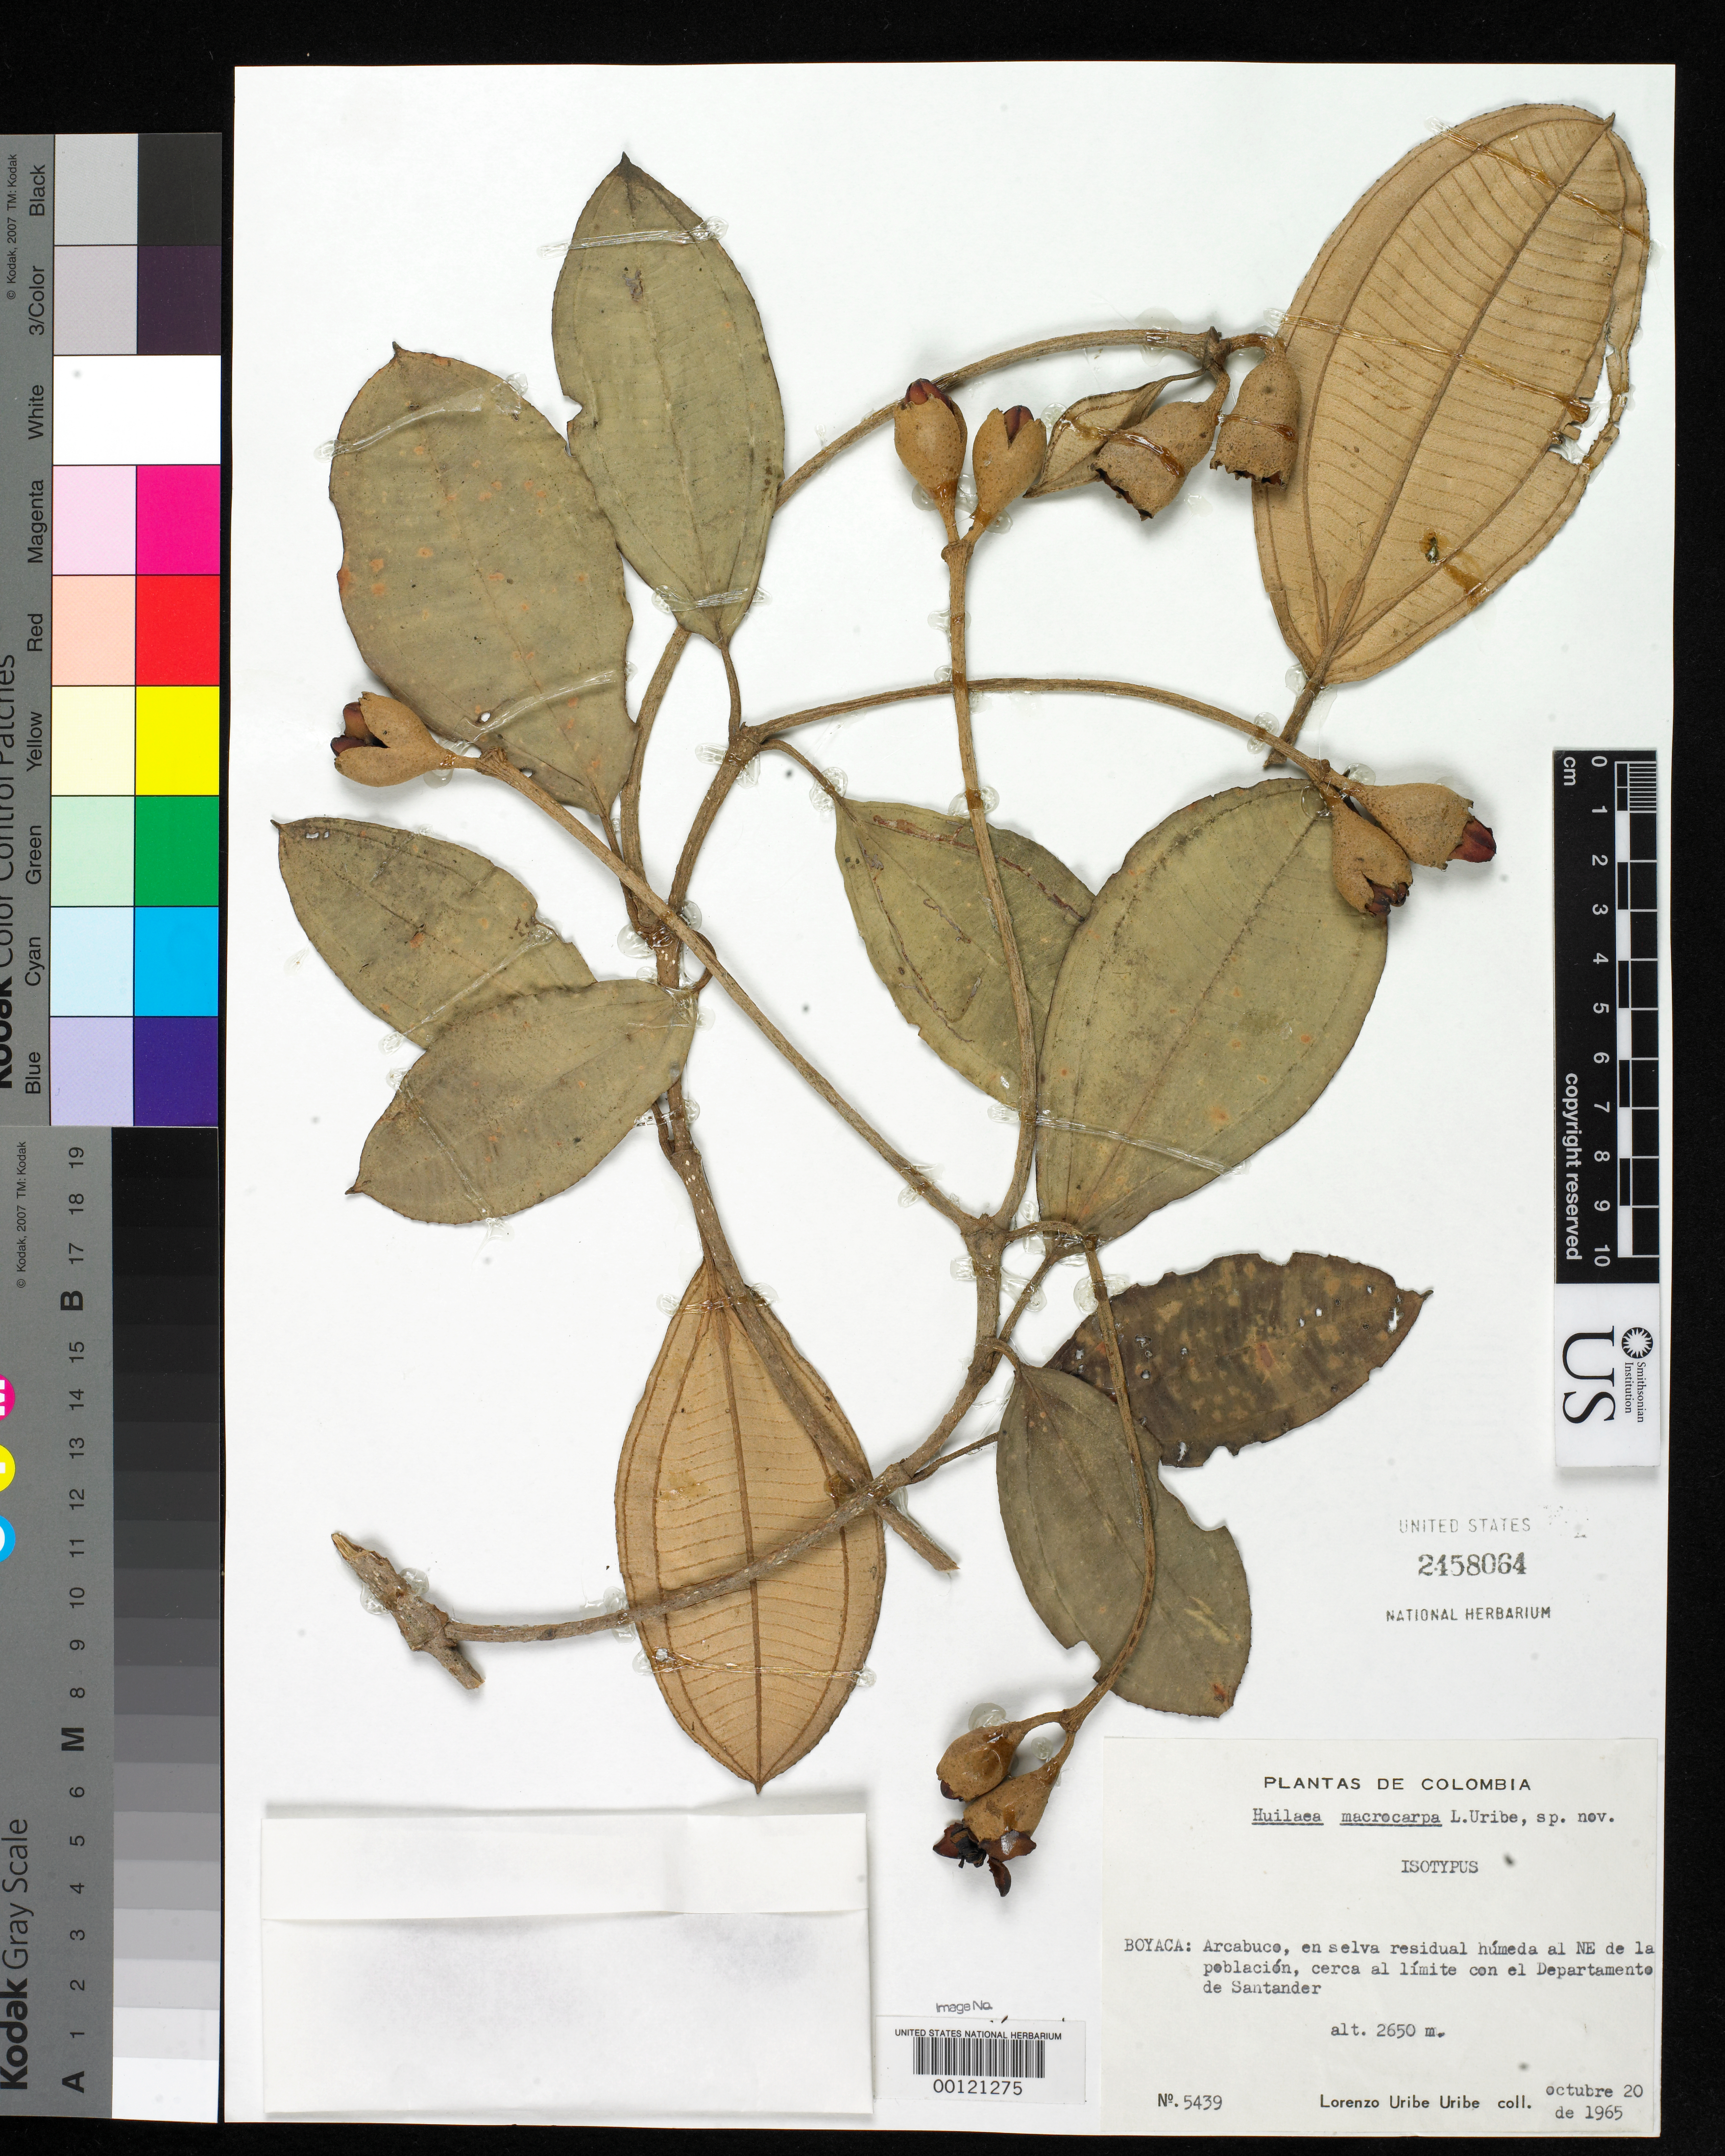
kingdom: Plantae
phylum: Tracheophyta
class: Magnoliopsida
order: Myrtales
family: Melastomataceae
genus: Huilaea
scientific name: Huilaea macrocarpa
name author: L. Uribe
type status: Isotype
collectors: L. Uribe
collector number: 5439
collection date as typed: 20 Oct 1965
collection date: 1965-10-20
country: Colombia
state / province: Boyacá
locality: Arcabuco.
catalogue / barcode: US 2458064